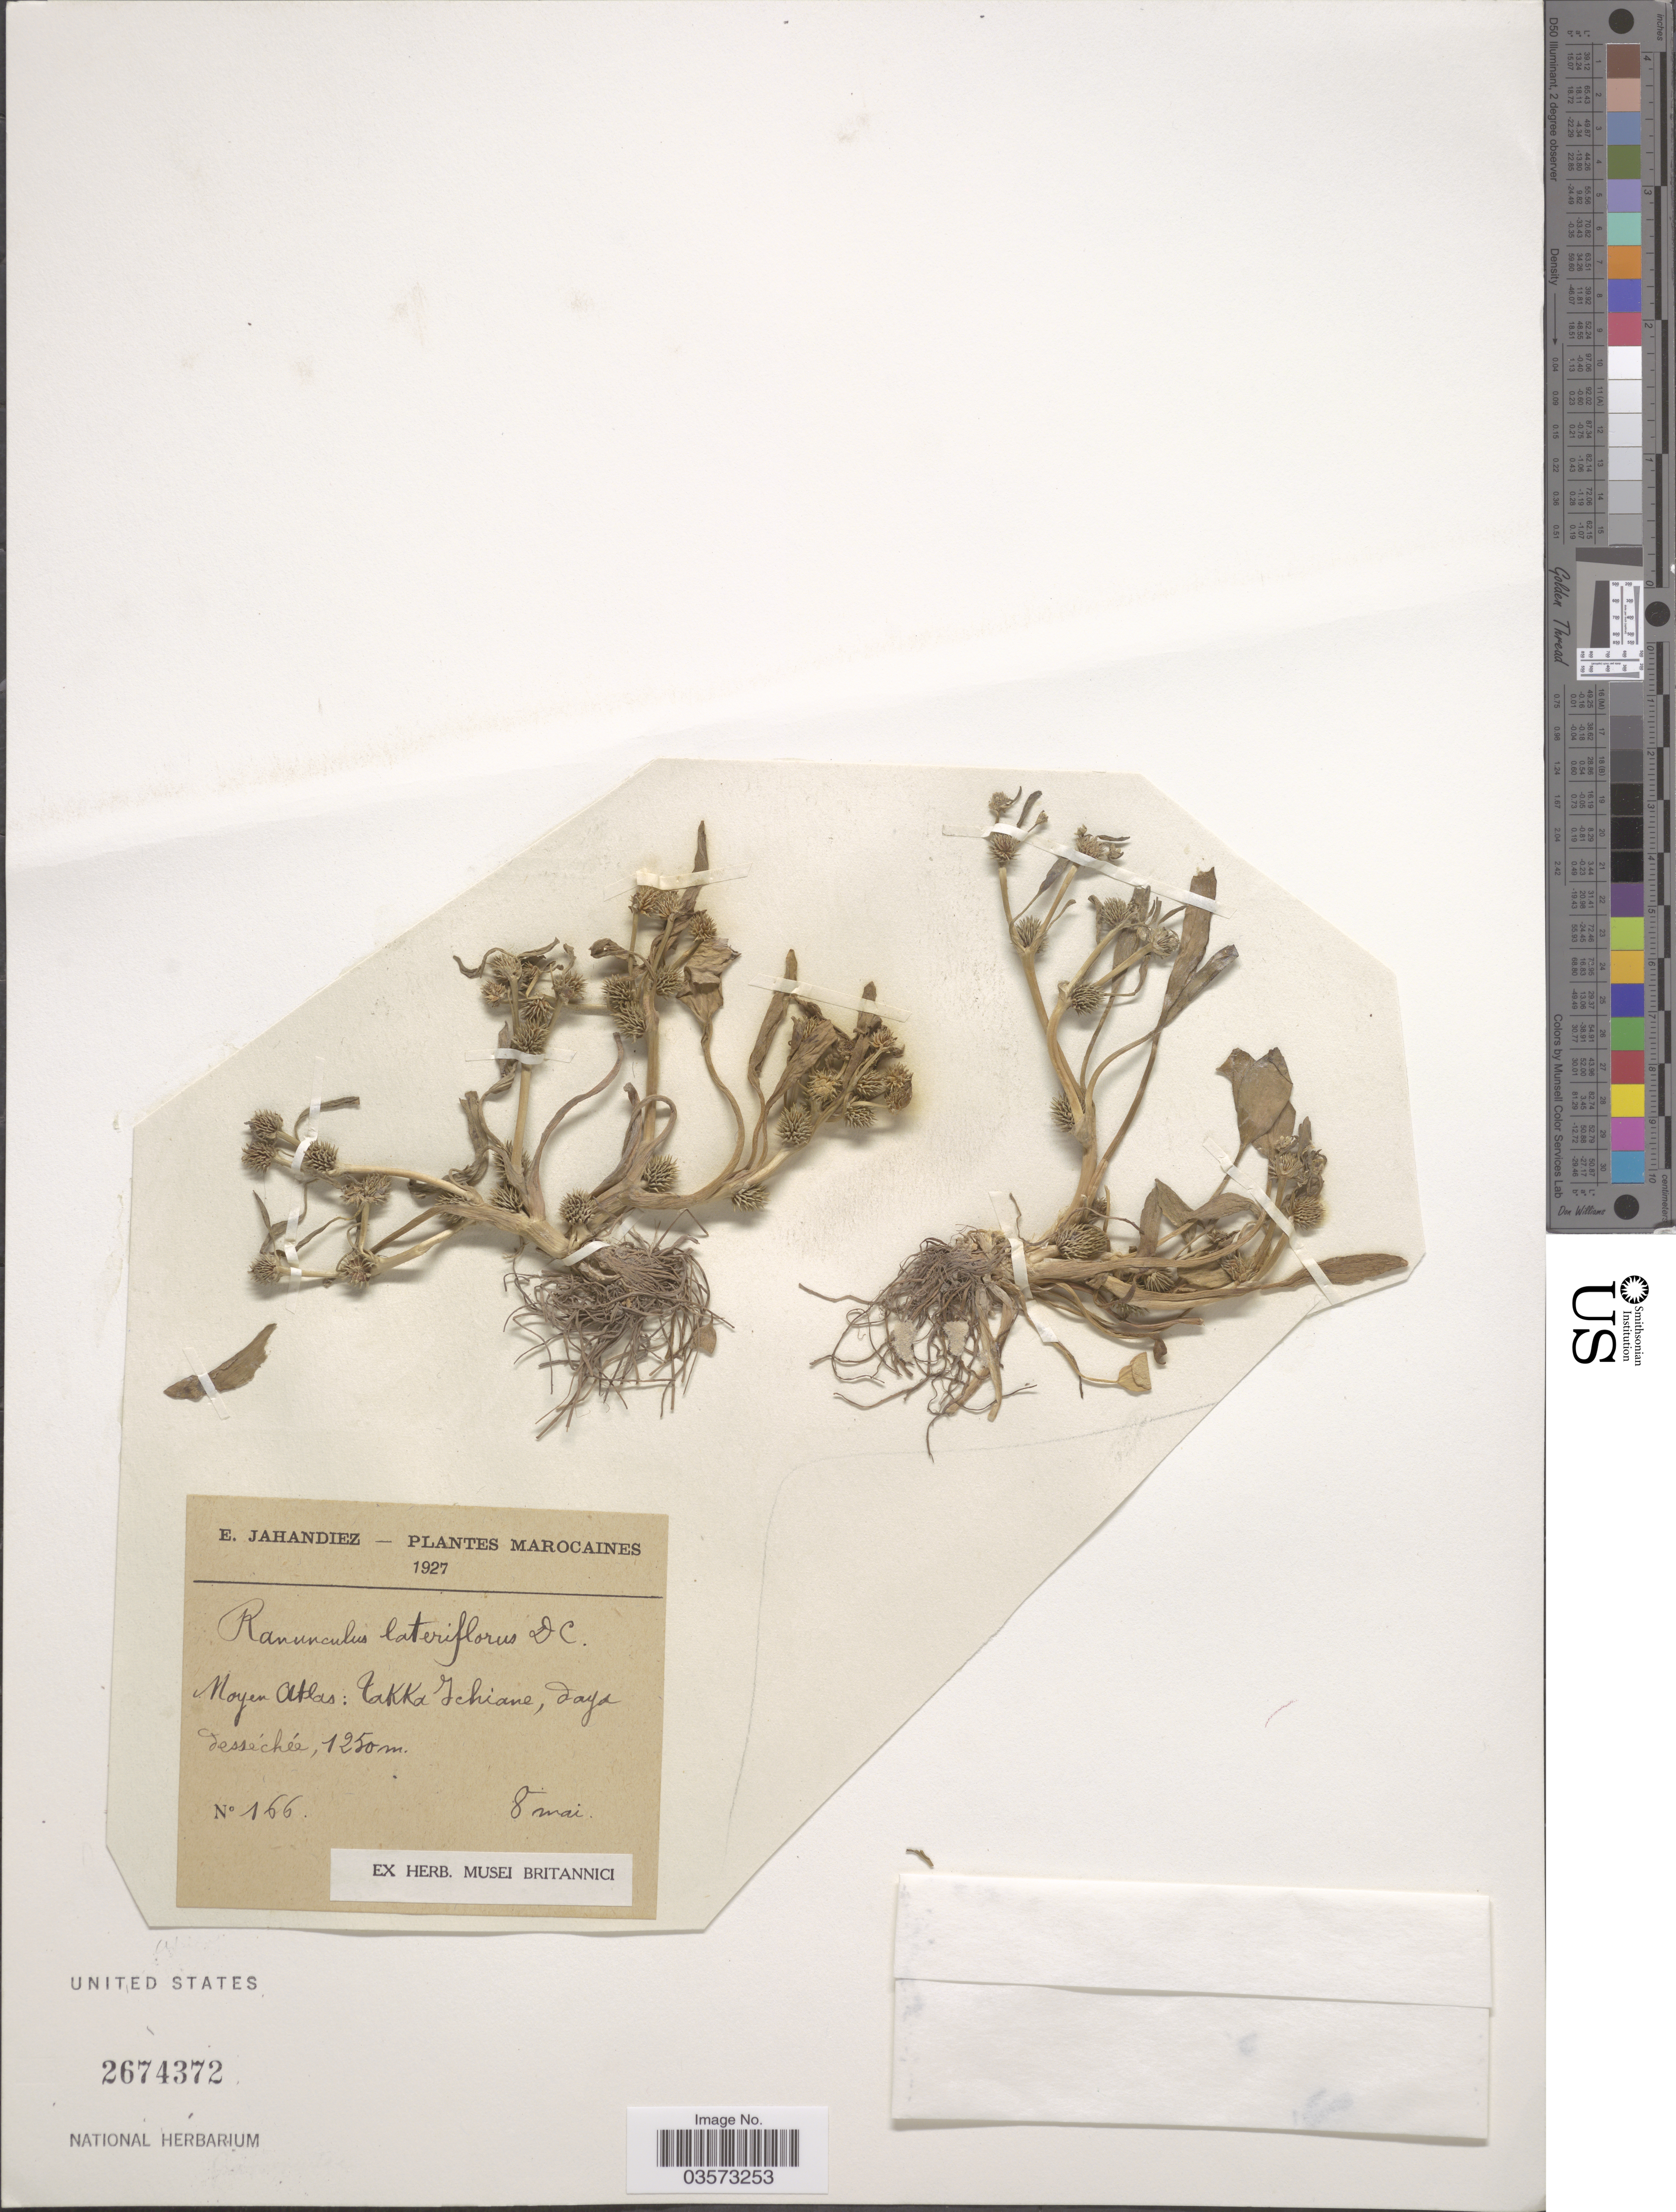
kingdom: Plantae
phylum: Tracheophyta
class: Magnoliopsida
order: Ranunculales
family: Ranunculaceae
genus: Ranunculus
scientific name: Ranunculus lateriflorus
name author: DC.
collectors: É. Jahandiez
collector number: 166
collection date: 1927-05-08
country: Morocco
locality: Noyen Atlas: Takka Ichiane, daya desséchée.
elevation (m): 1250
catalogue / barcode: US 2674372